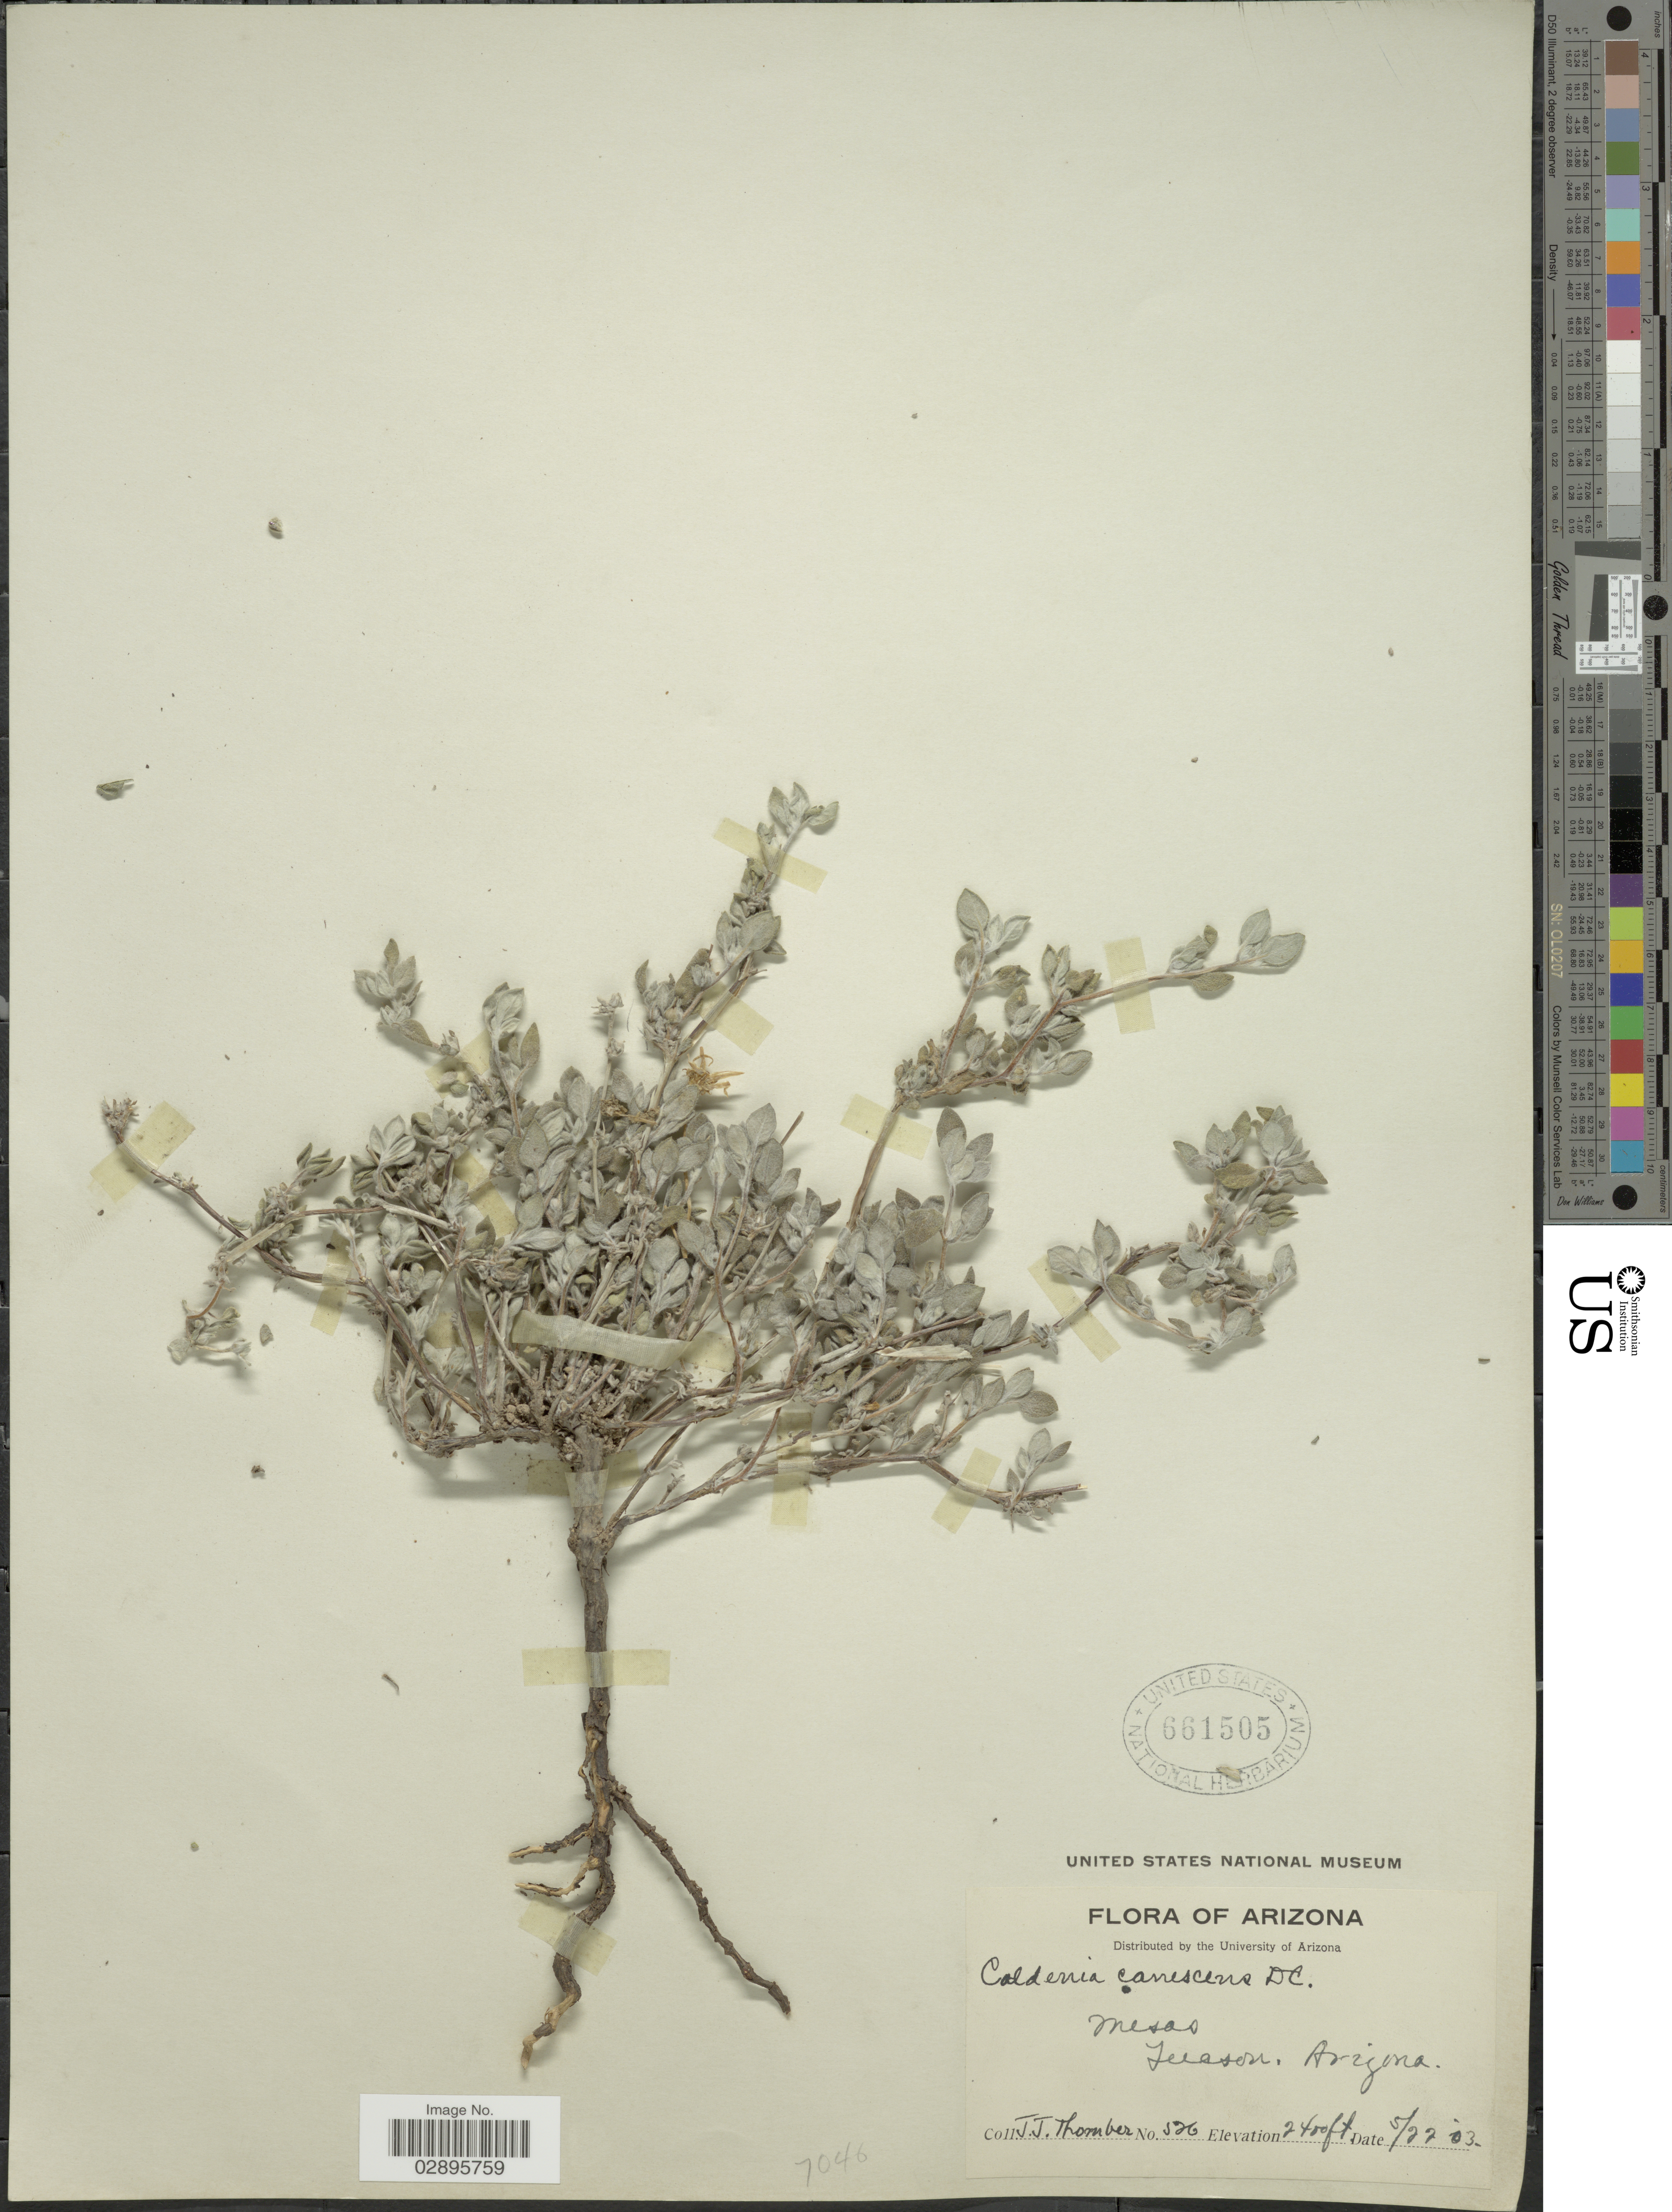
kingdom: Plantae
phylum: Tracheophyta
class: Magnoliopsida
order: Boraginales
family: Ehretiaceae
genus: Tiquilia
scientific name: Tiquilia canescens var. canescens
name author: (DC.) A.T. Richardson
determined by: Strong, Mark T., (BOT), Smithsonian Institution - National Museum of Natural History (UNITED STATES)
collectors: J. Thornber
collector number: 526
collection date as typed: Transcribed d/m/y: 22/5/3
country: United States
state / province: Arizona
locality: Mesas, Tucson.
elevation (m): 732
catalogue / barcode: US 661505